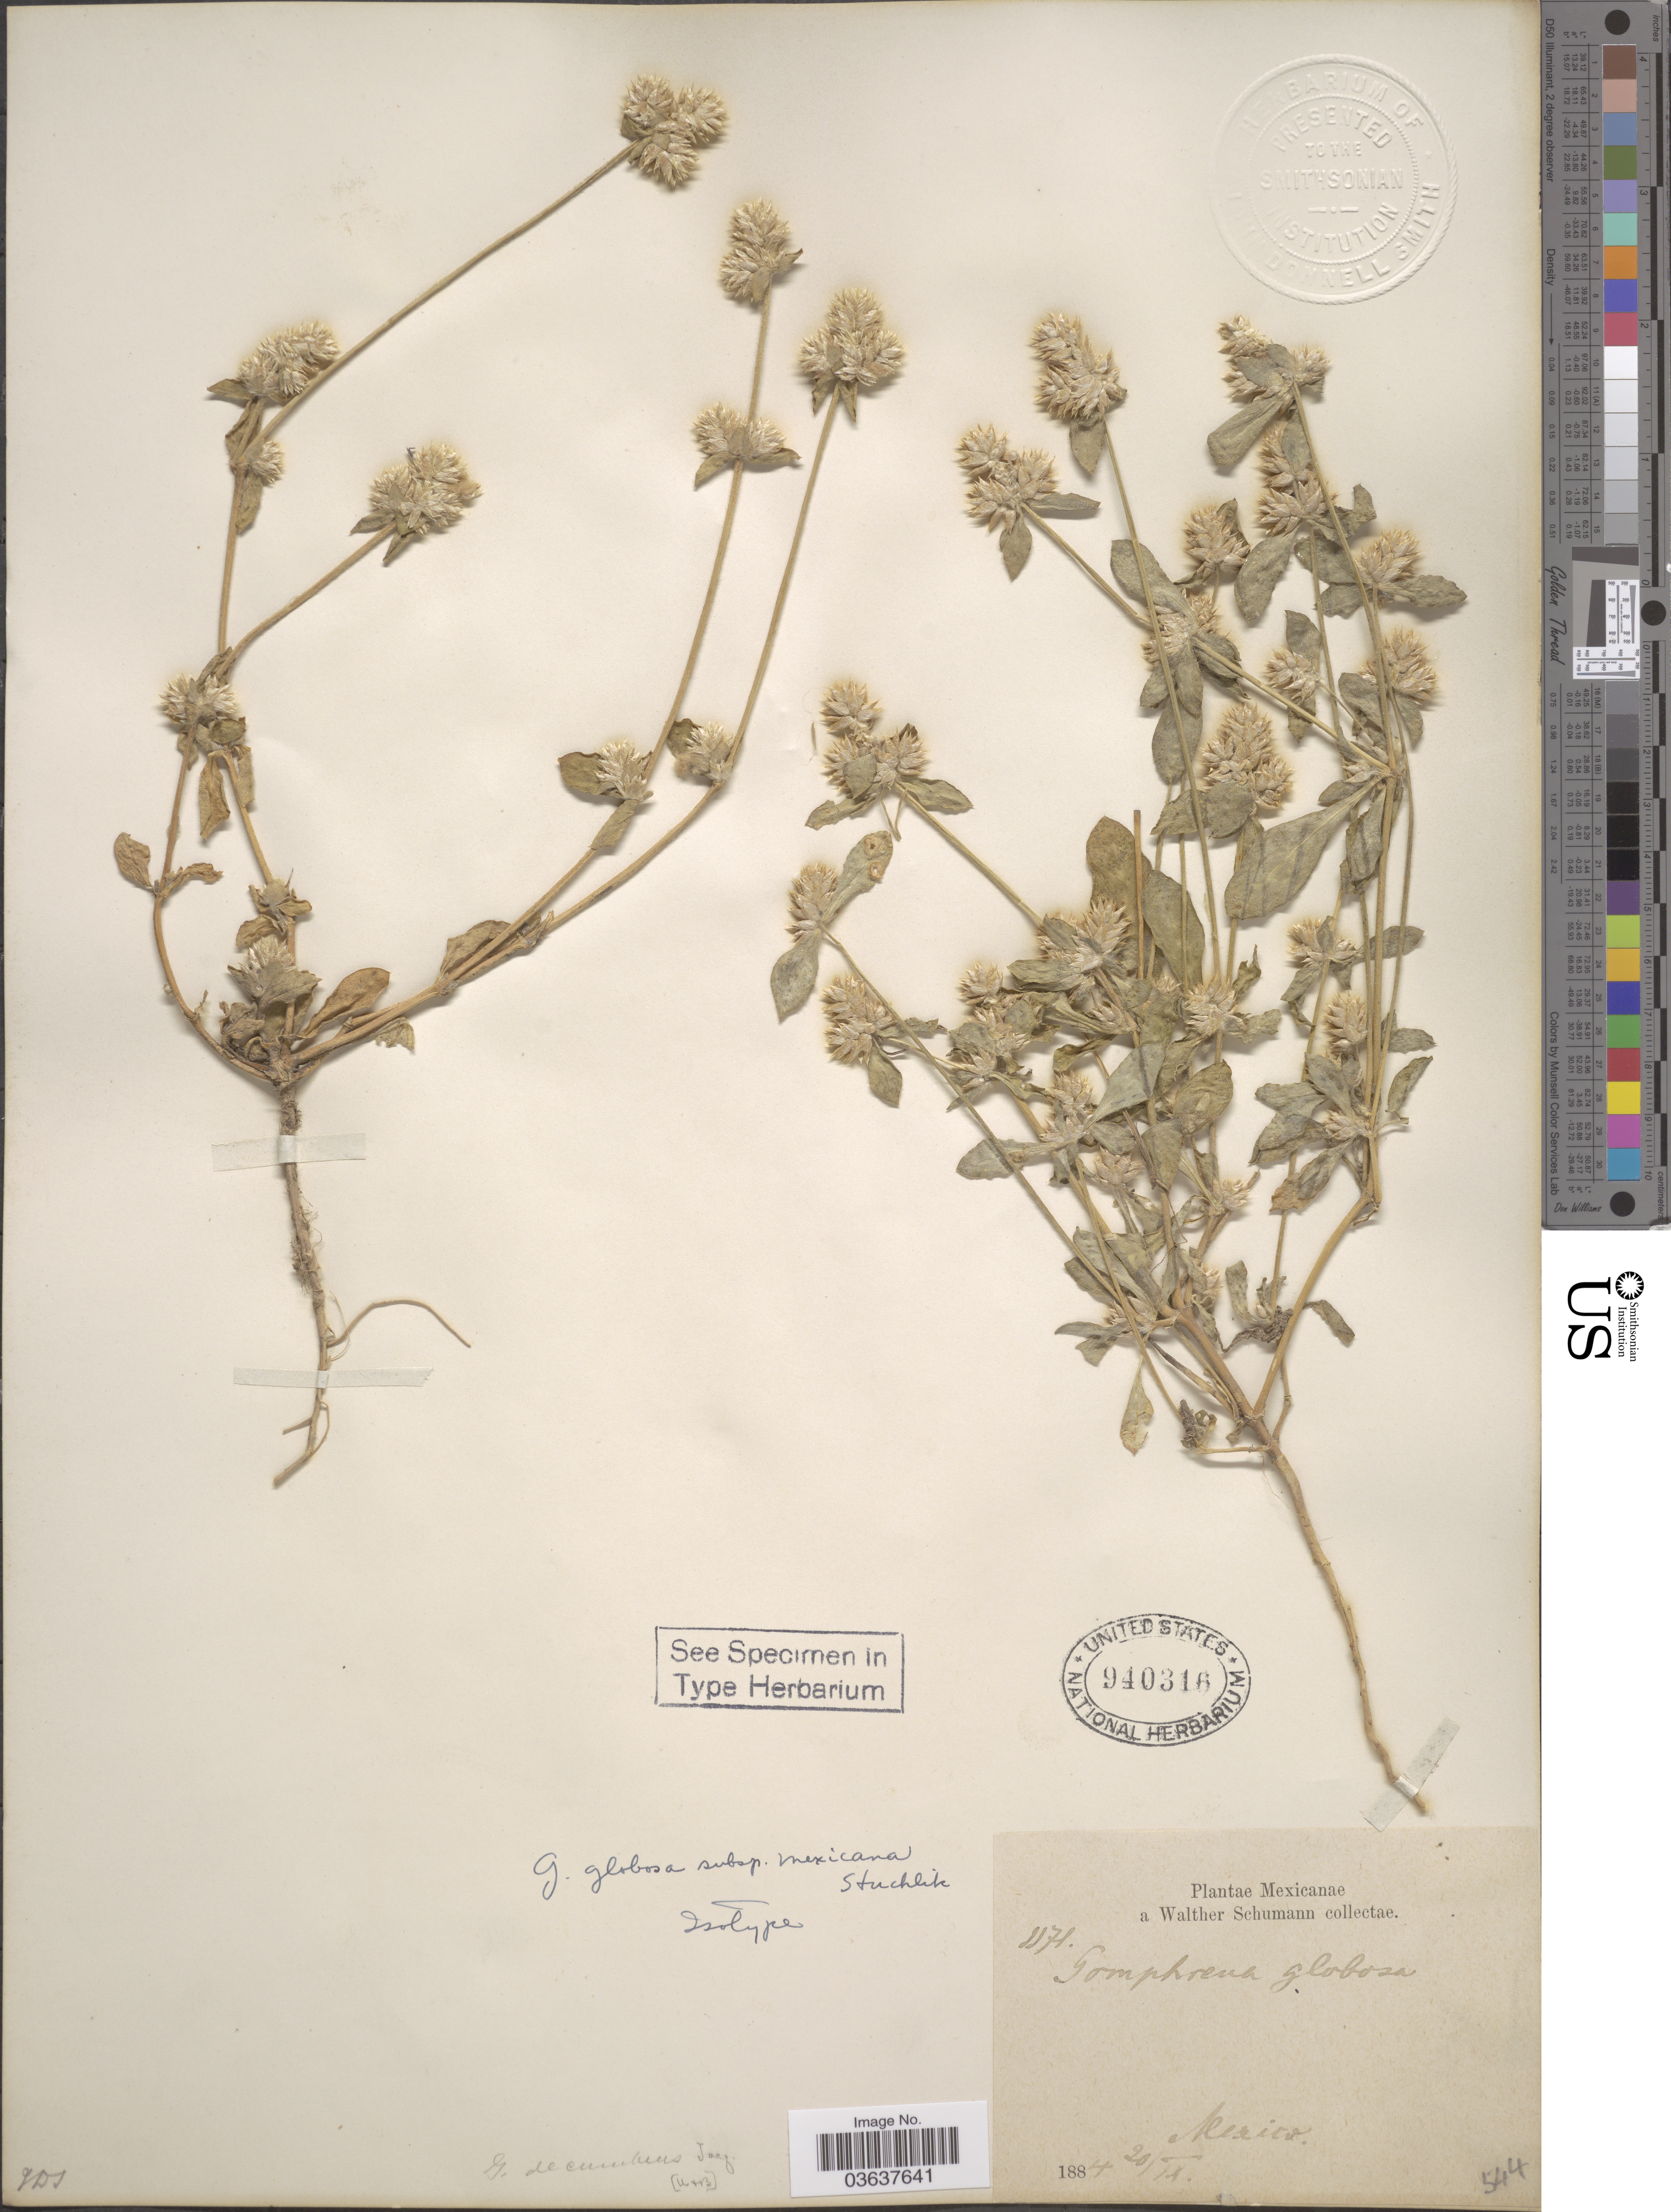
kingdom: Plantae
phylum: Tracheophyta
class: Magnoliopsida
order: Caryophyllales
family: Amaranthaceae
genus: Gomphrena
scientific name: Gomphrena decumbens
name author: Jacq.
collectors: W. Schumann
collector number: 1171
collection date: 1884-09-20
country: Mexico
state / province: México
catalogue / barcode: US 940316